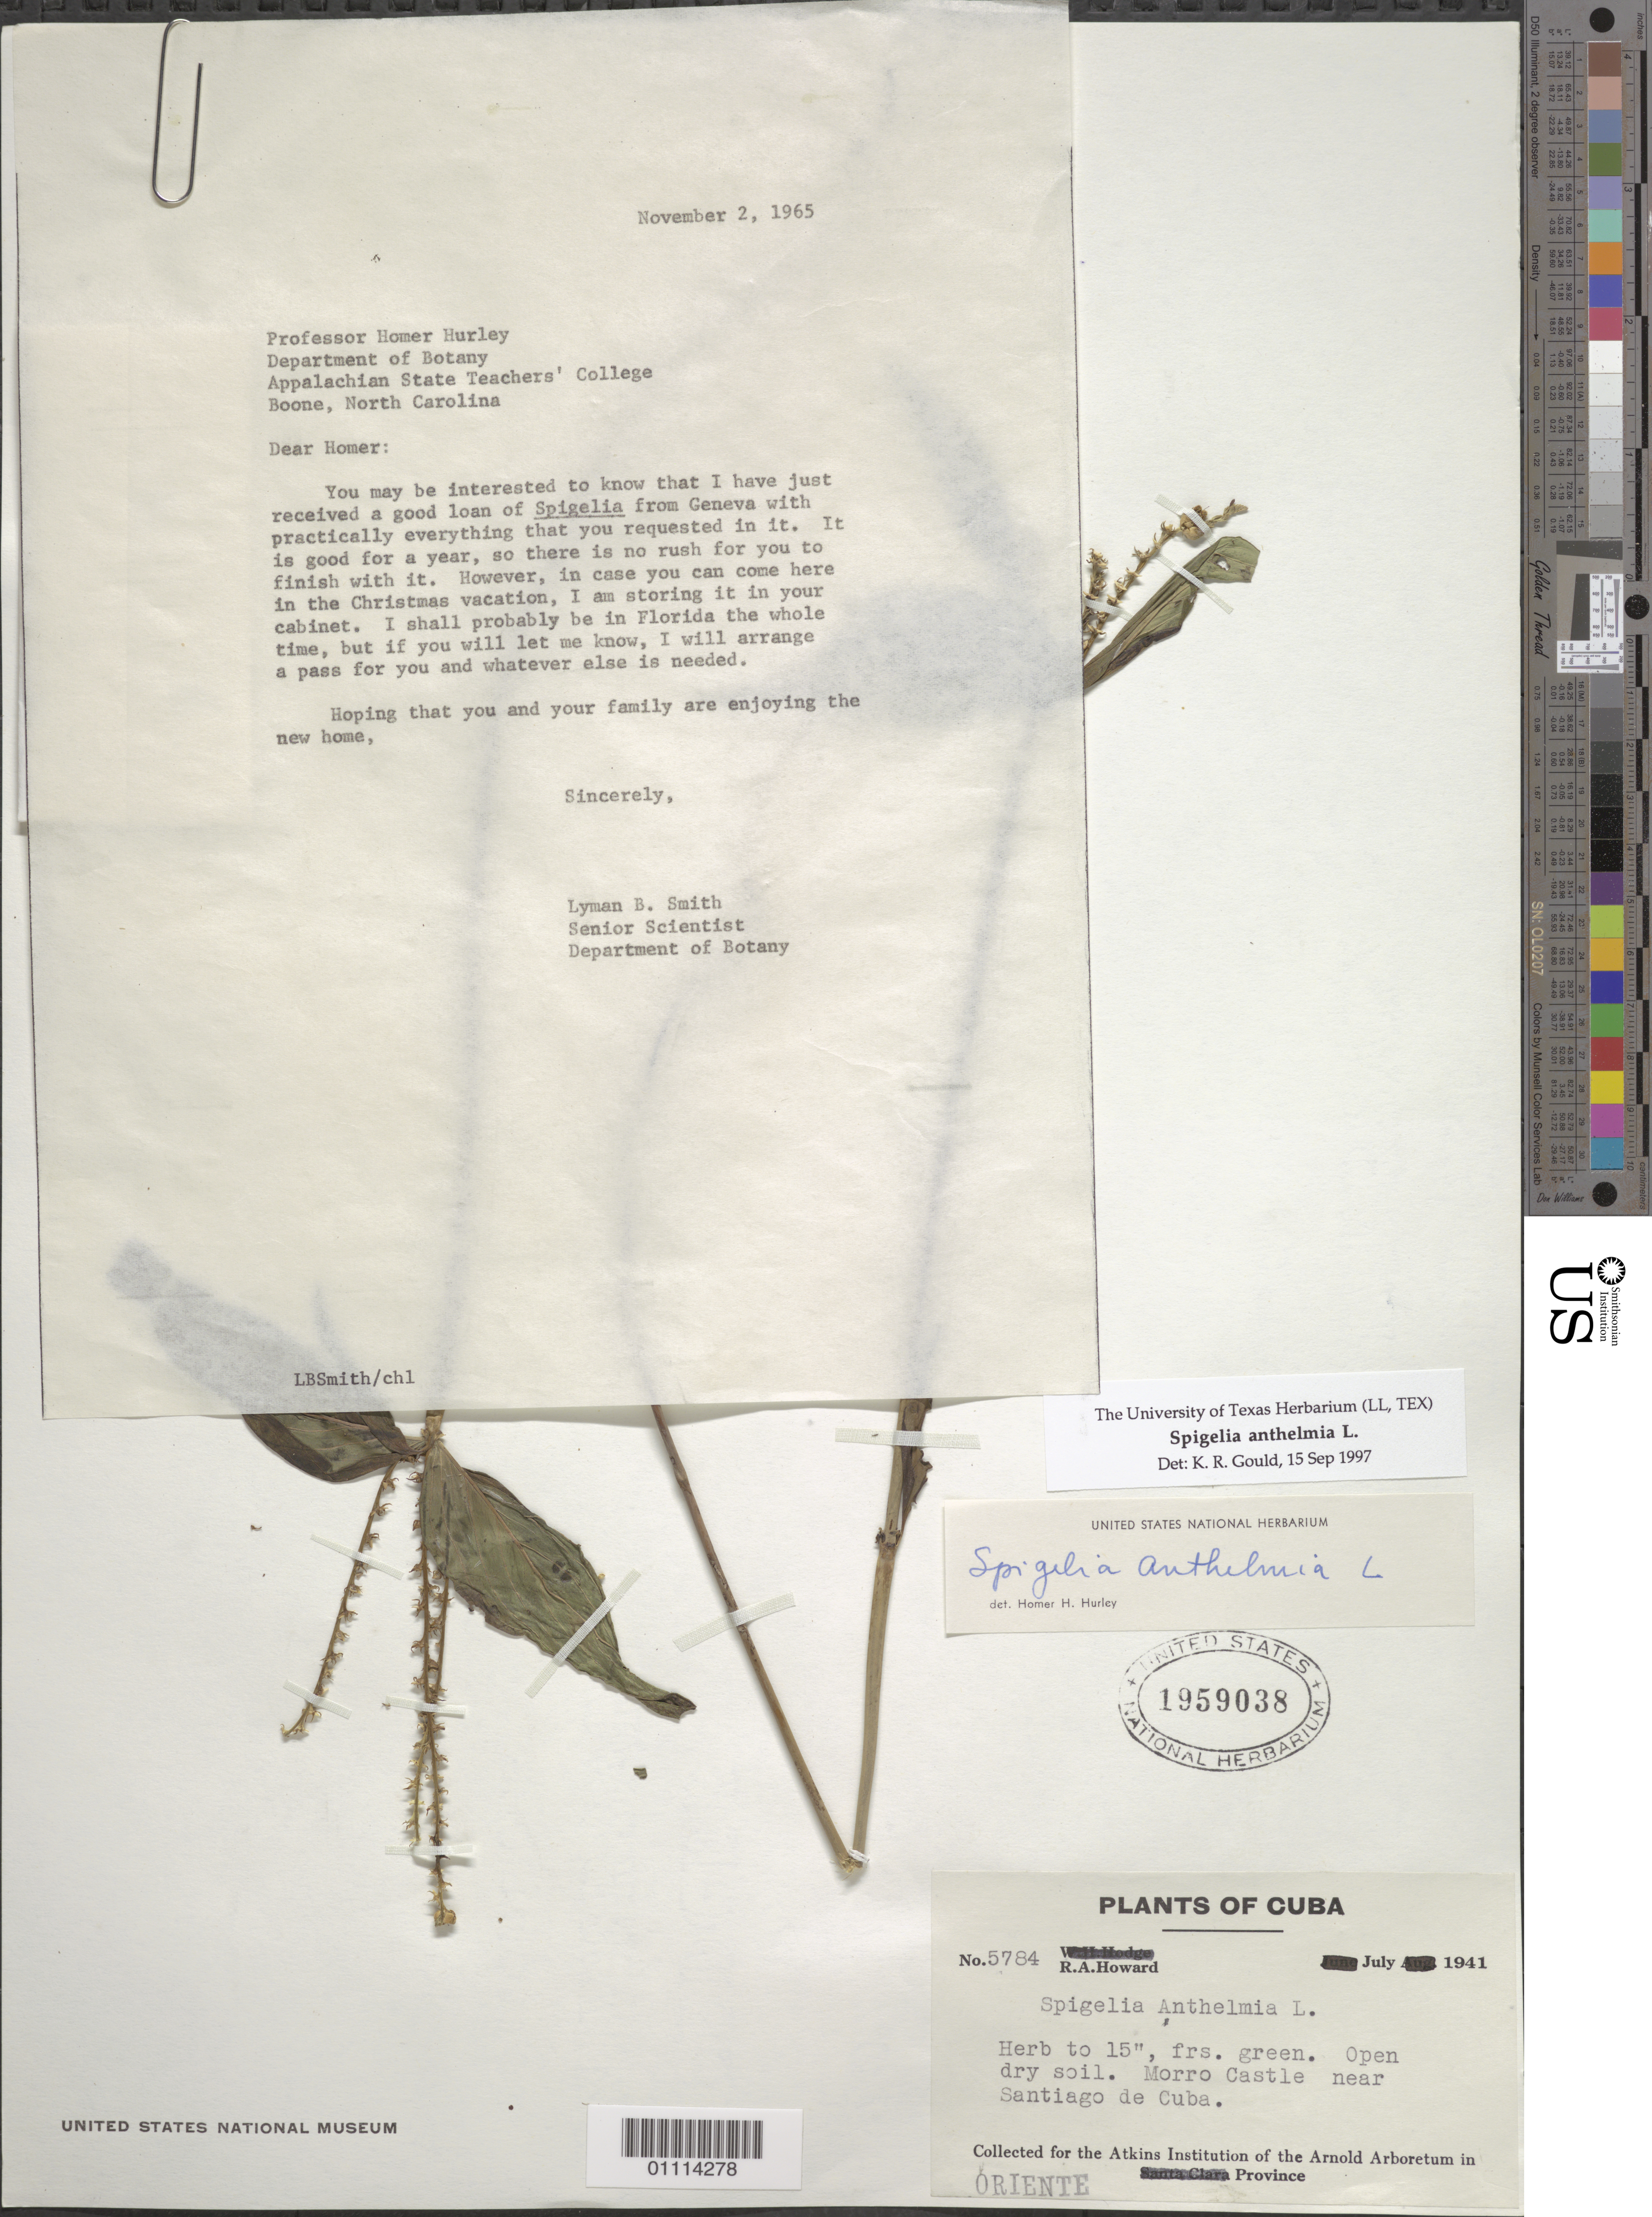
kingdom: Plantae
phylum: Tracheophyta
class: Magnoliopsida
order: Gentianales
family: Loganiaceae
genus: Spigelia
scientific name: Spigelia anthelmia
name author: L.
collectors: R. A. Howard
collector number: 5784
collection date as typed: Jul 1941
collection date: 1941-07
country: Cuba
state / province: La Habana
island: Cuba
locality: Morro Castle near Santiago de Cuba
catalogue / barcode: US 1959038